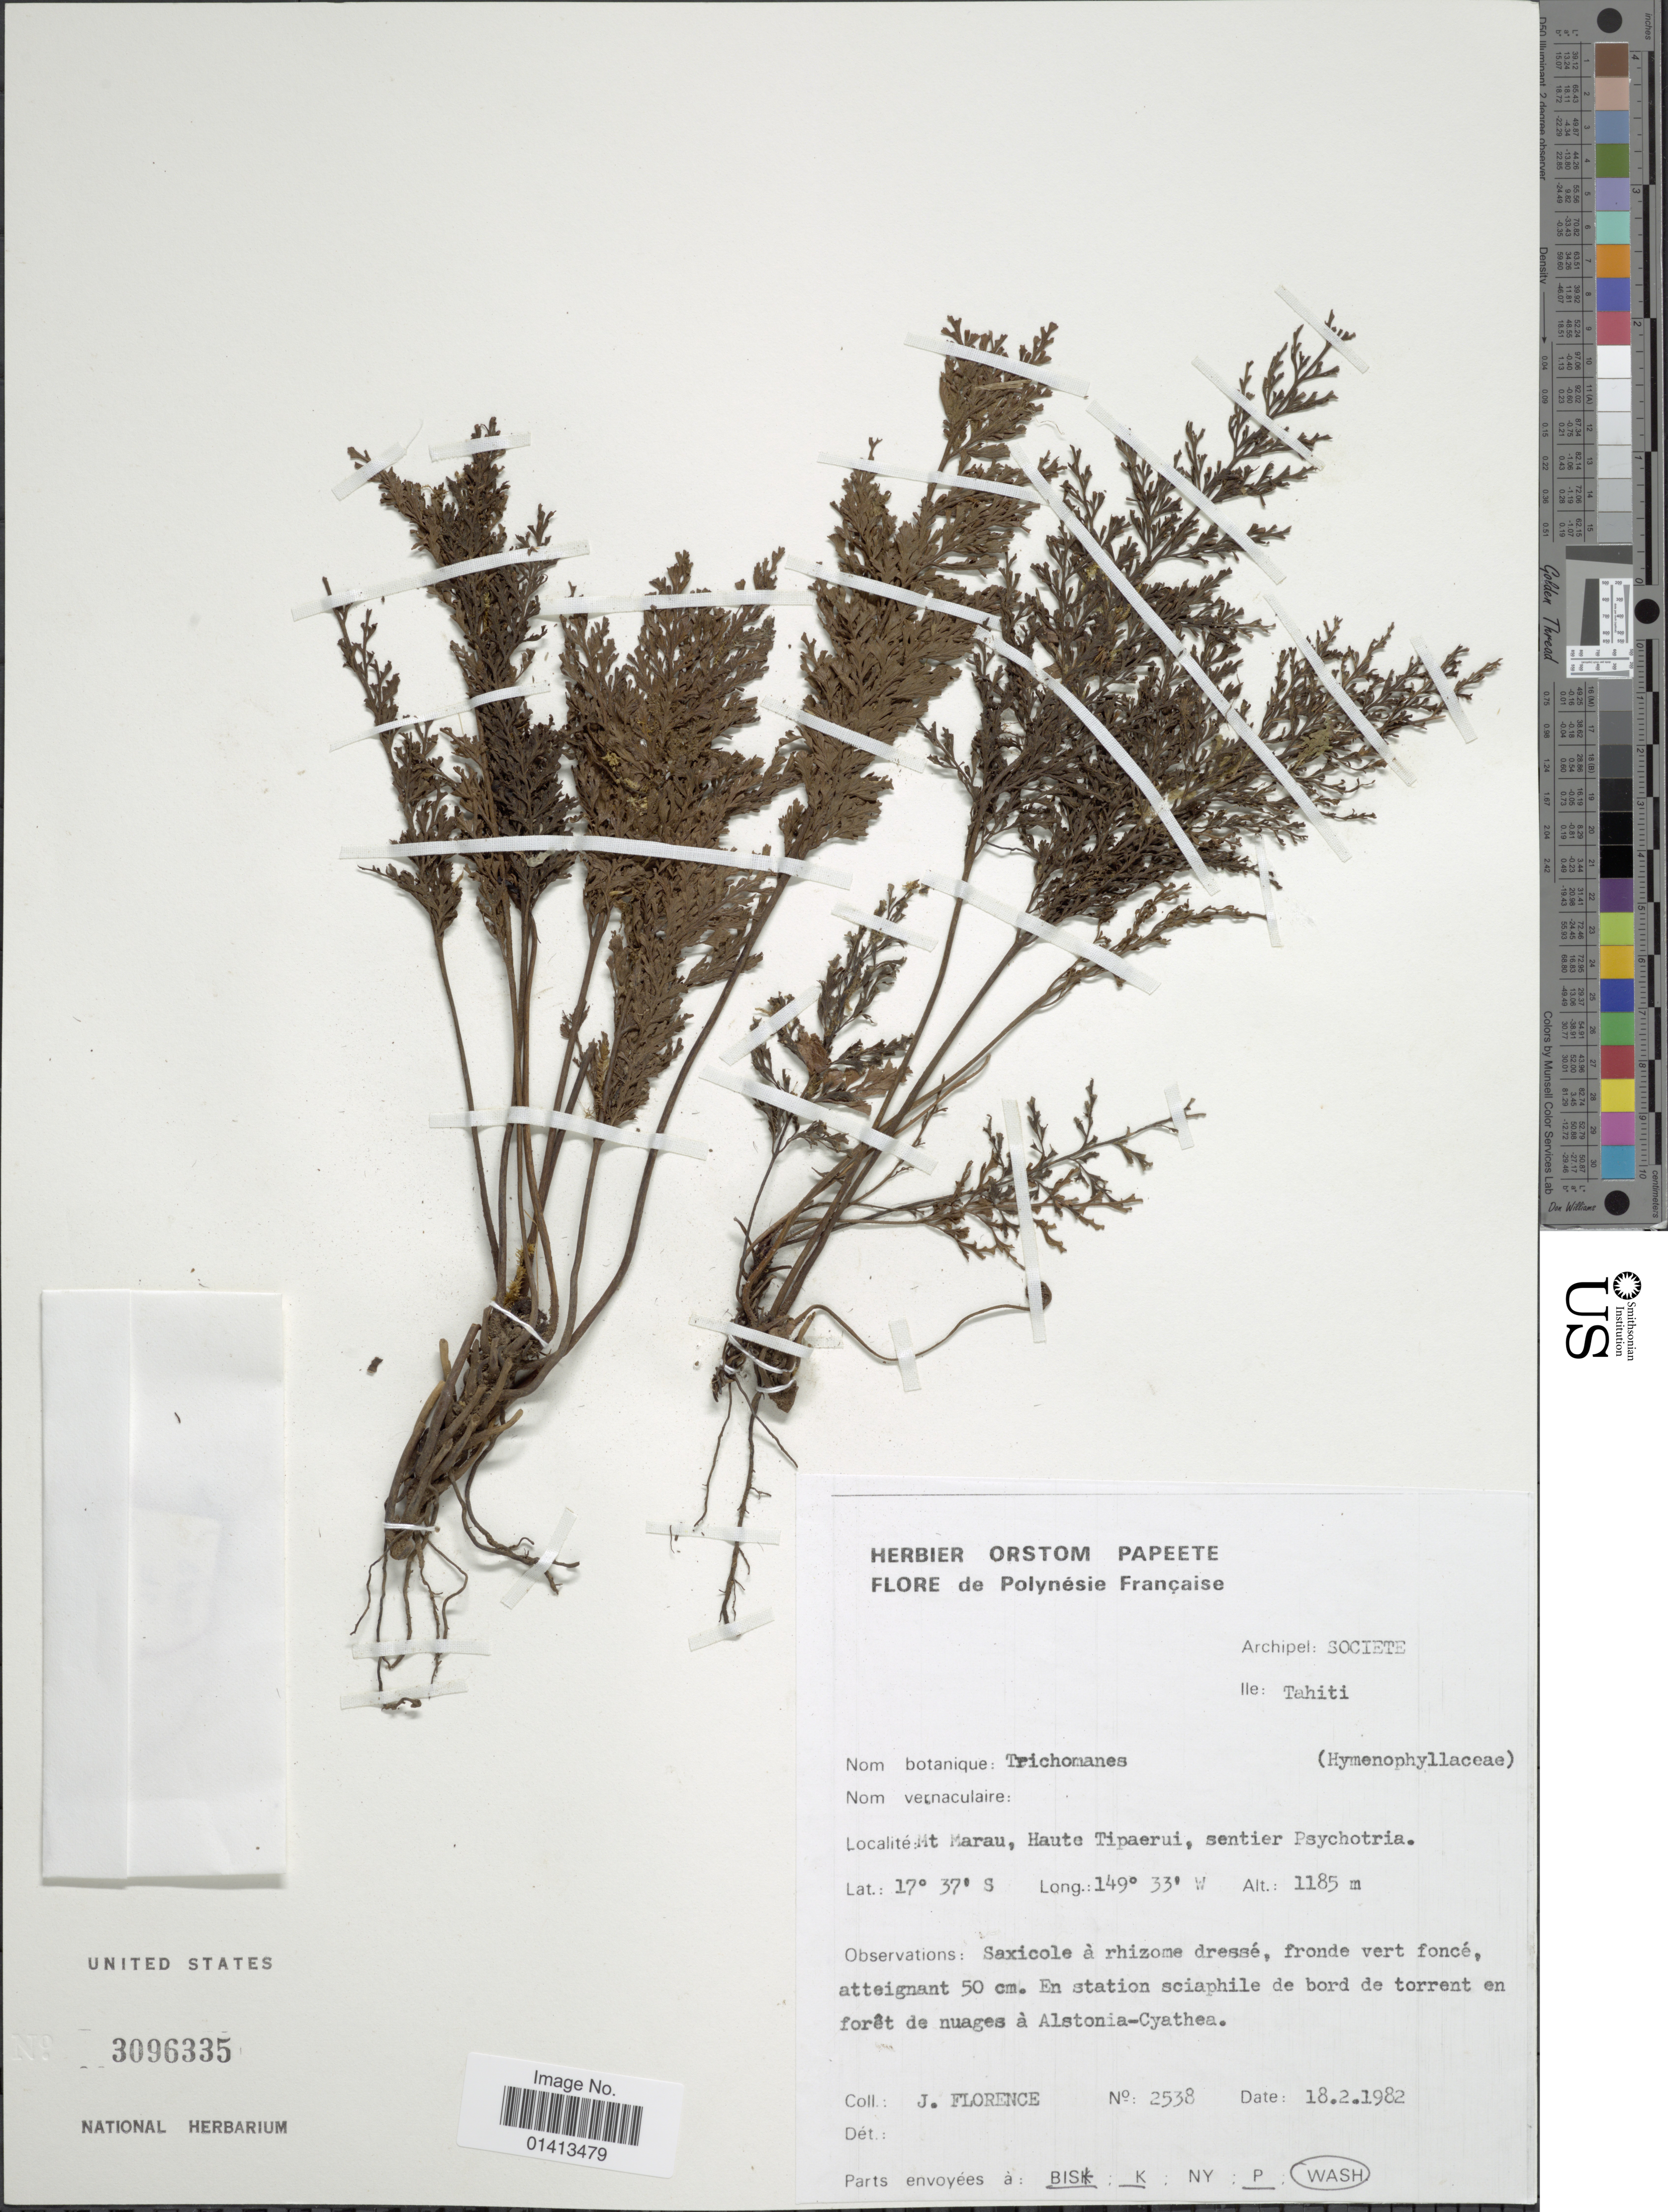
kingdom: Plantae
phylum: Tracheophyta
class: Polypodiopsida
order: Hymenophyllales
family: Hymenophyllaceae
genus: Crepidomanes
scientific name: Crepidomanes sp.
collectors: J. Florence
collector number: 2538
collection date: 1982-02-18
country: French Polynesia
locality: Archipel: Societe, Ile: Tahiti, Mt Marau, Haute Tipaerui, sentier Psychotria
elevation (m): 1185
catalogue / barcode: US 3096335